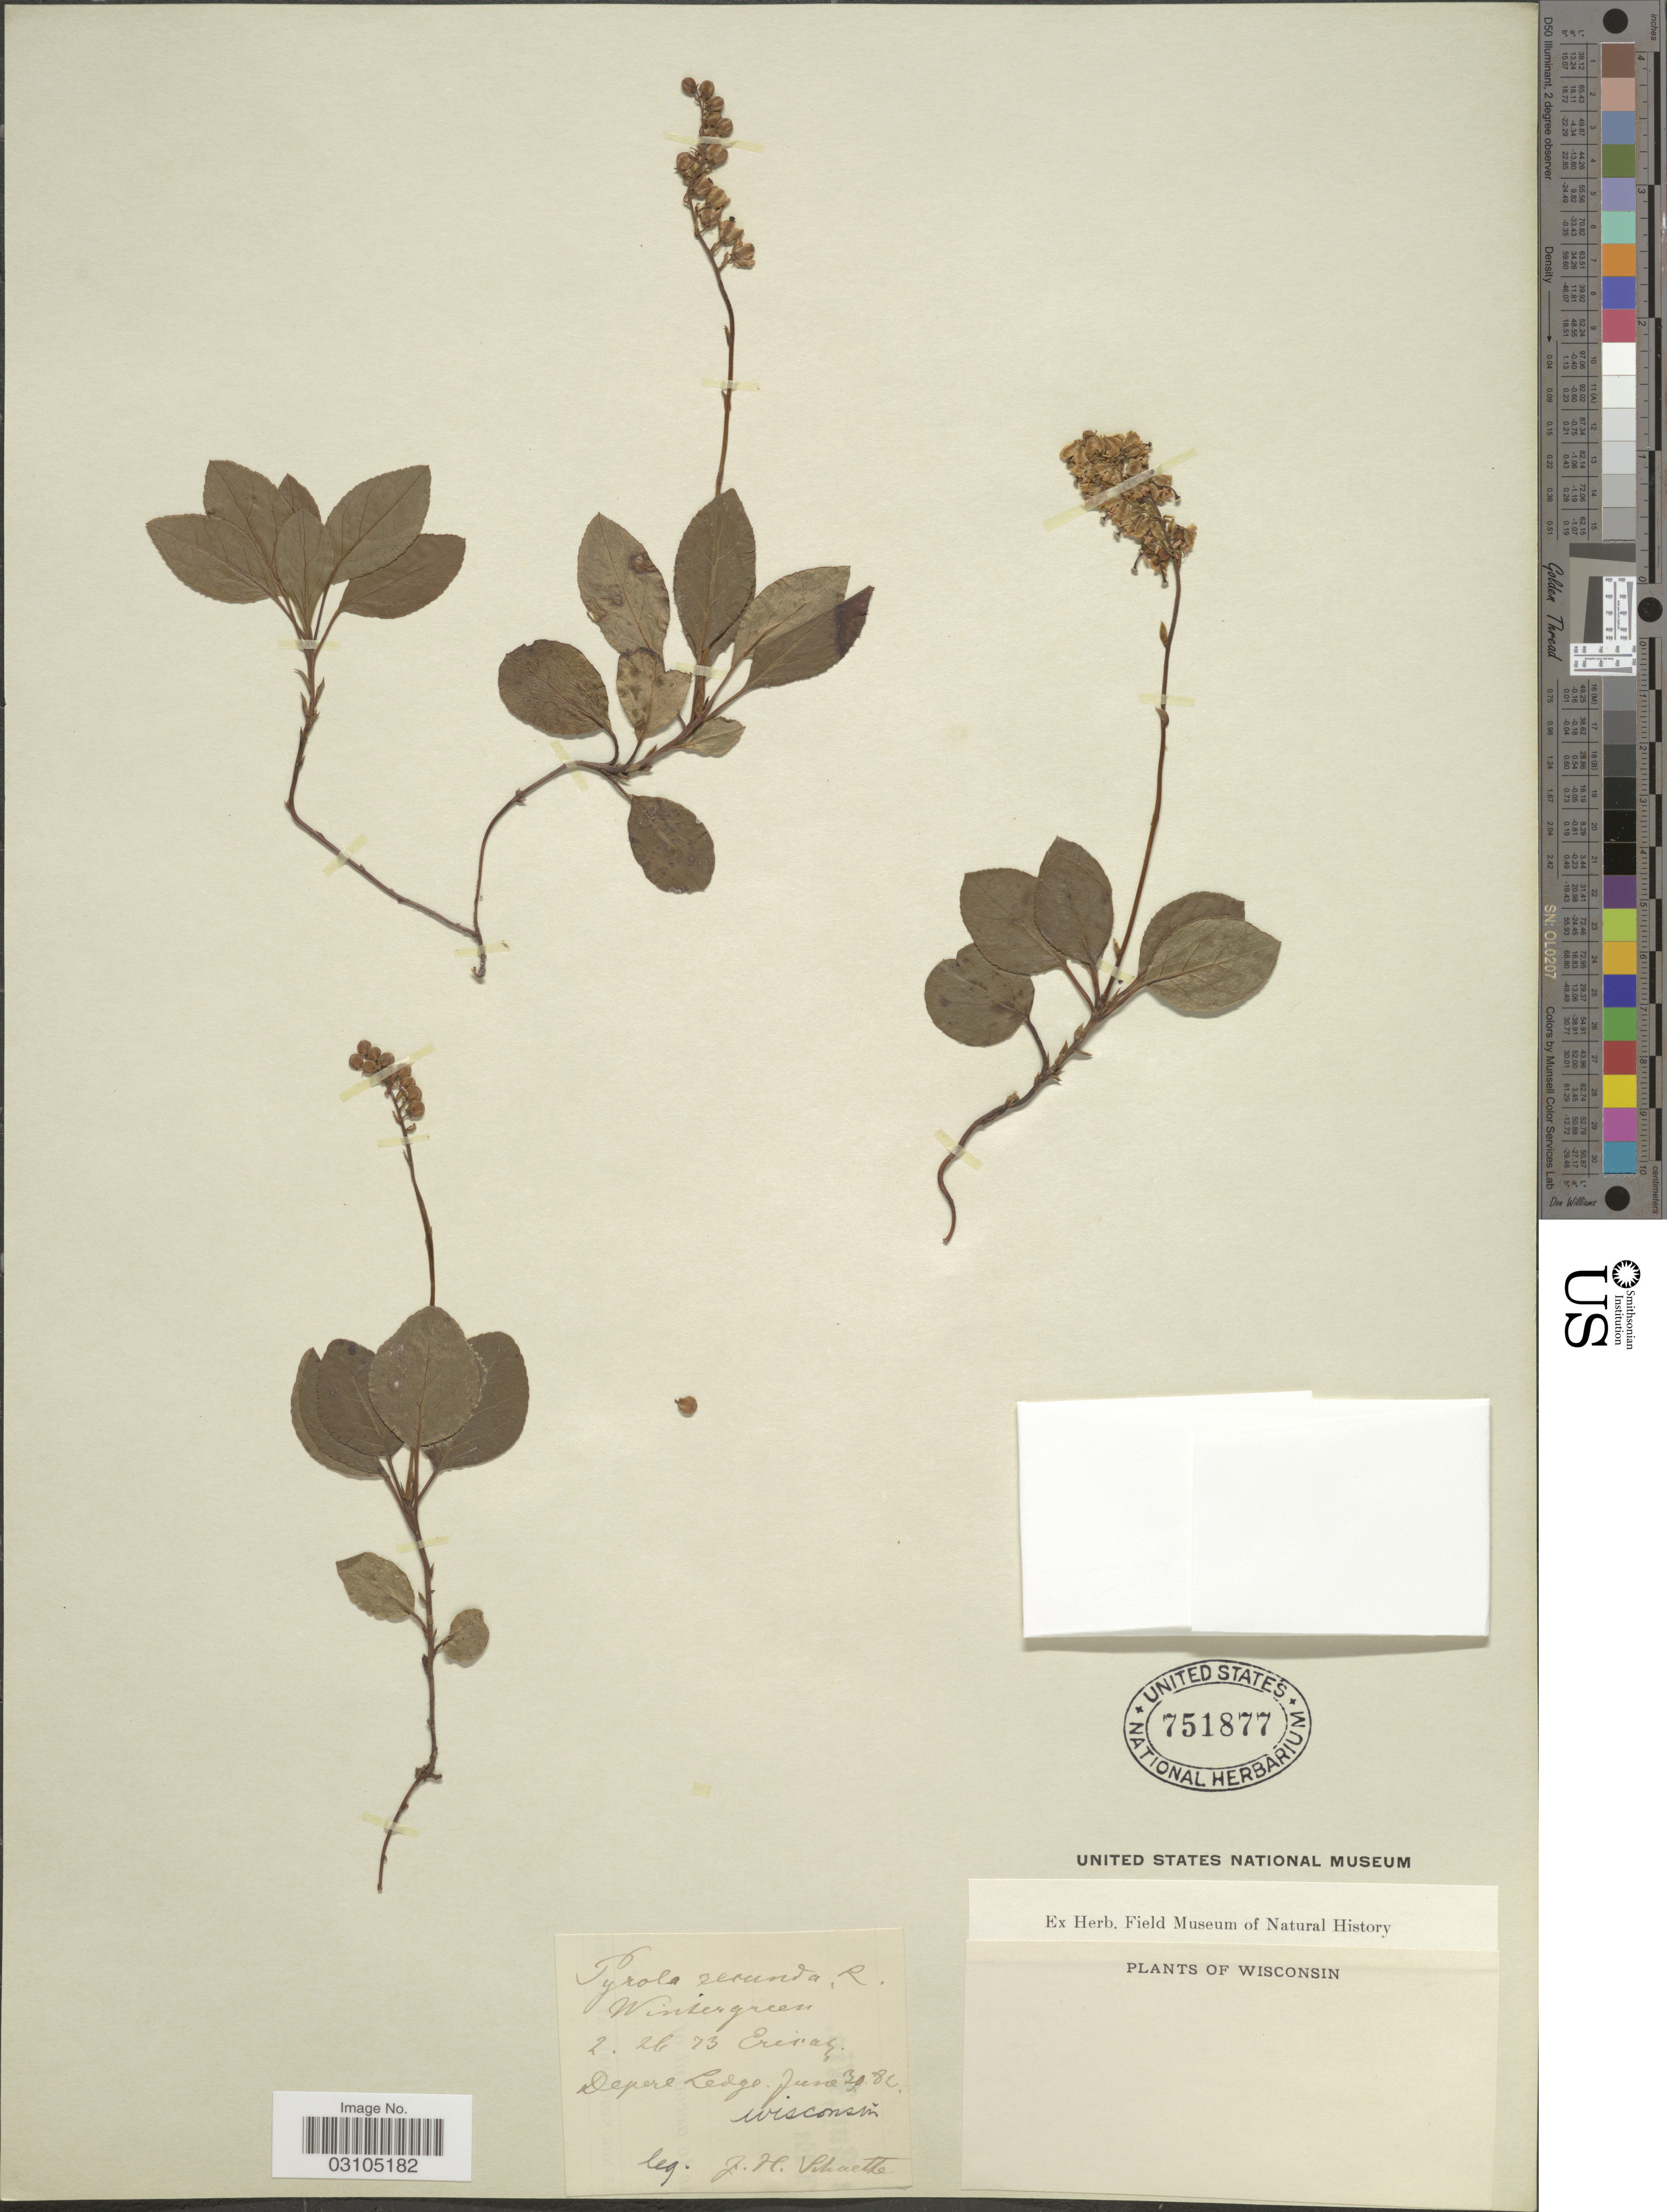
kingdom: Plantae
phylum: Tracheophyta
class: Magnoliopsida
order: Ericales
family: Ericaceae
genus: Orthilia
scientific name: Orthilia secunda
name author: (L.) House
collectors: J. H. Schuette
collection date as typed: Transcribed d/m/y: 30/6/82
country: United States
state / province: Wisconsin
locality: Depere Ledge.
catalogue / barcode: US 751877